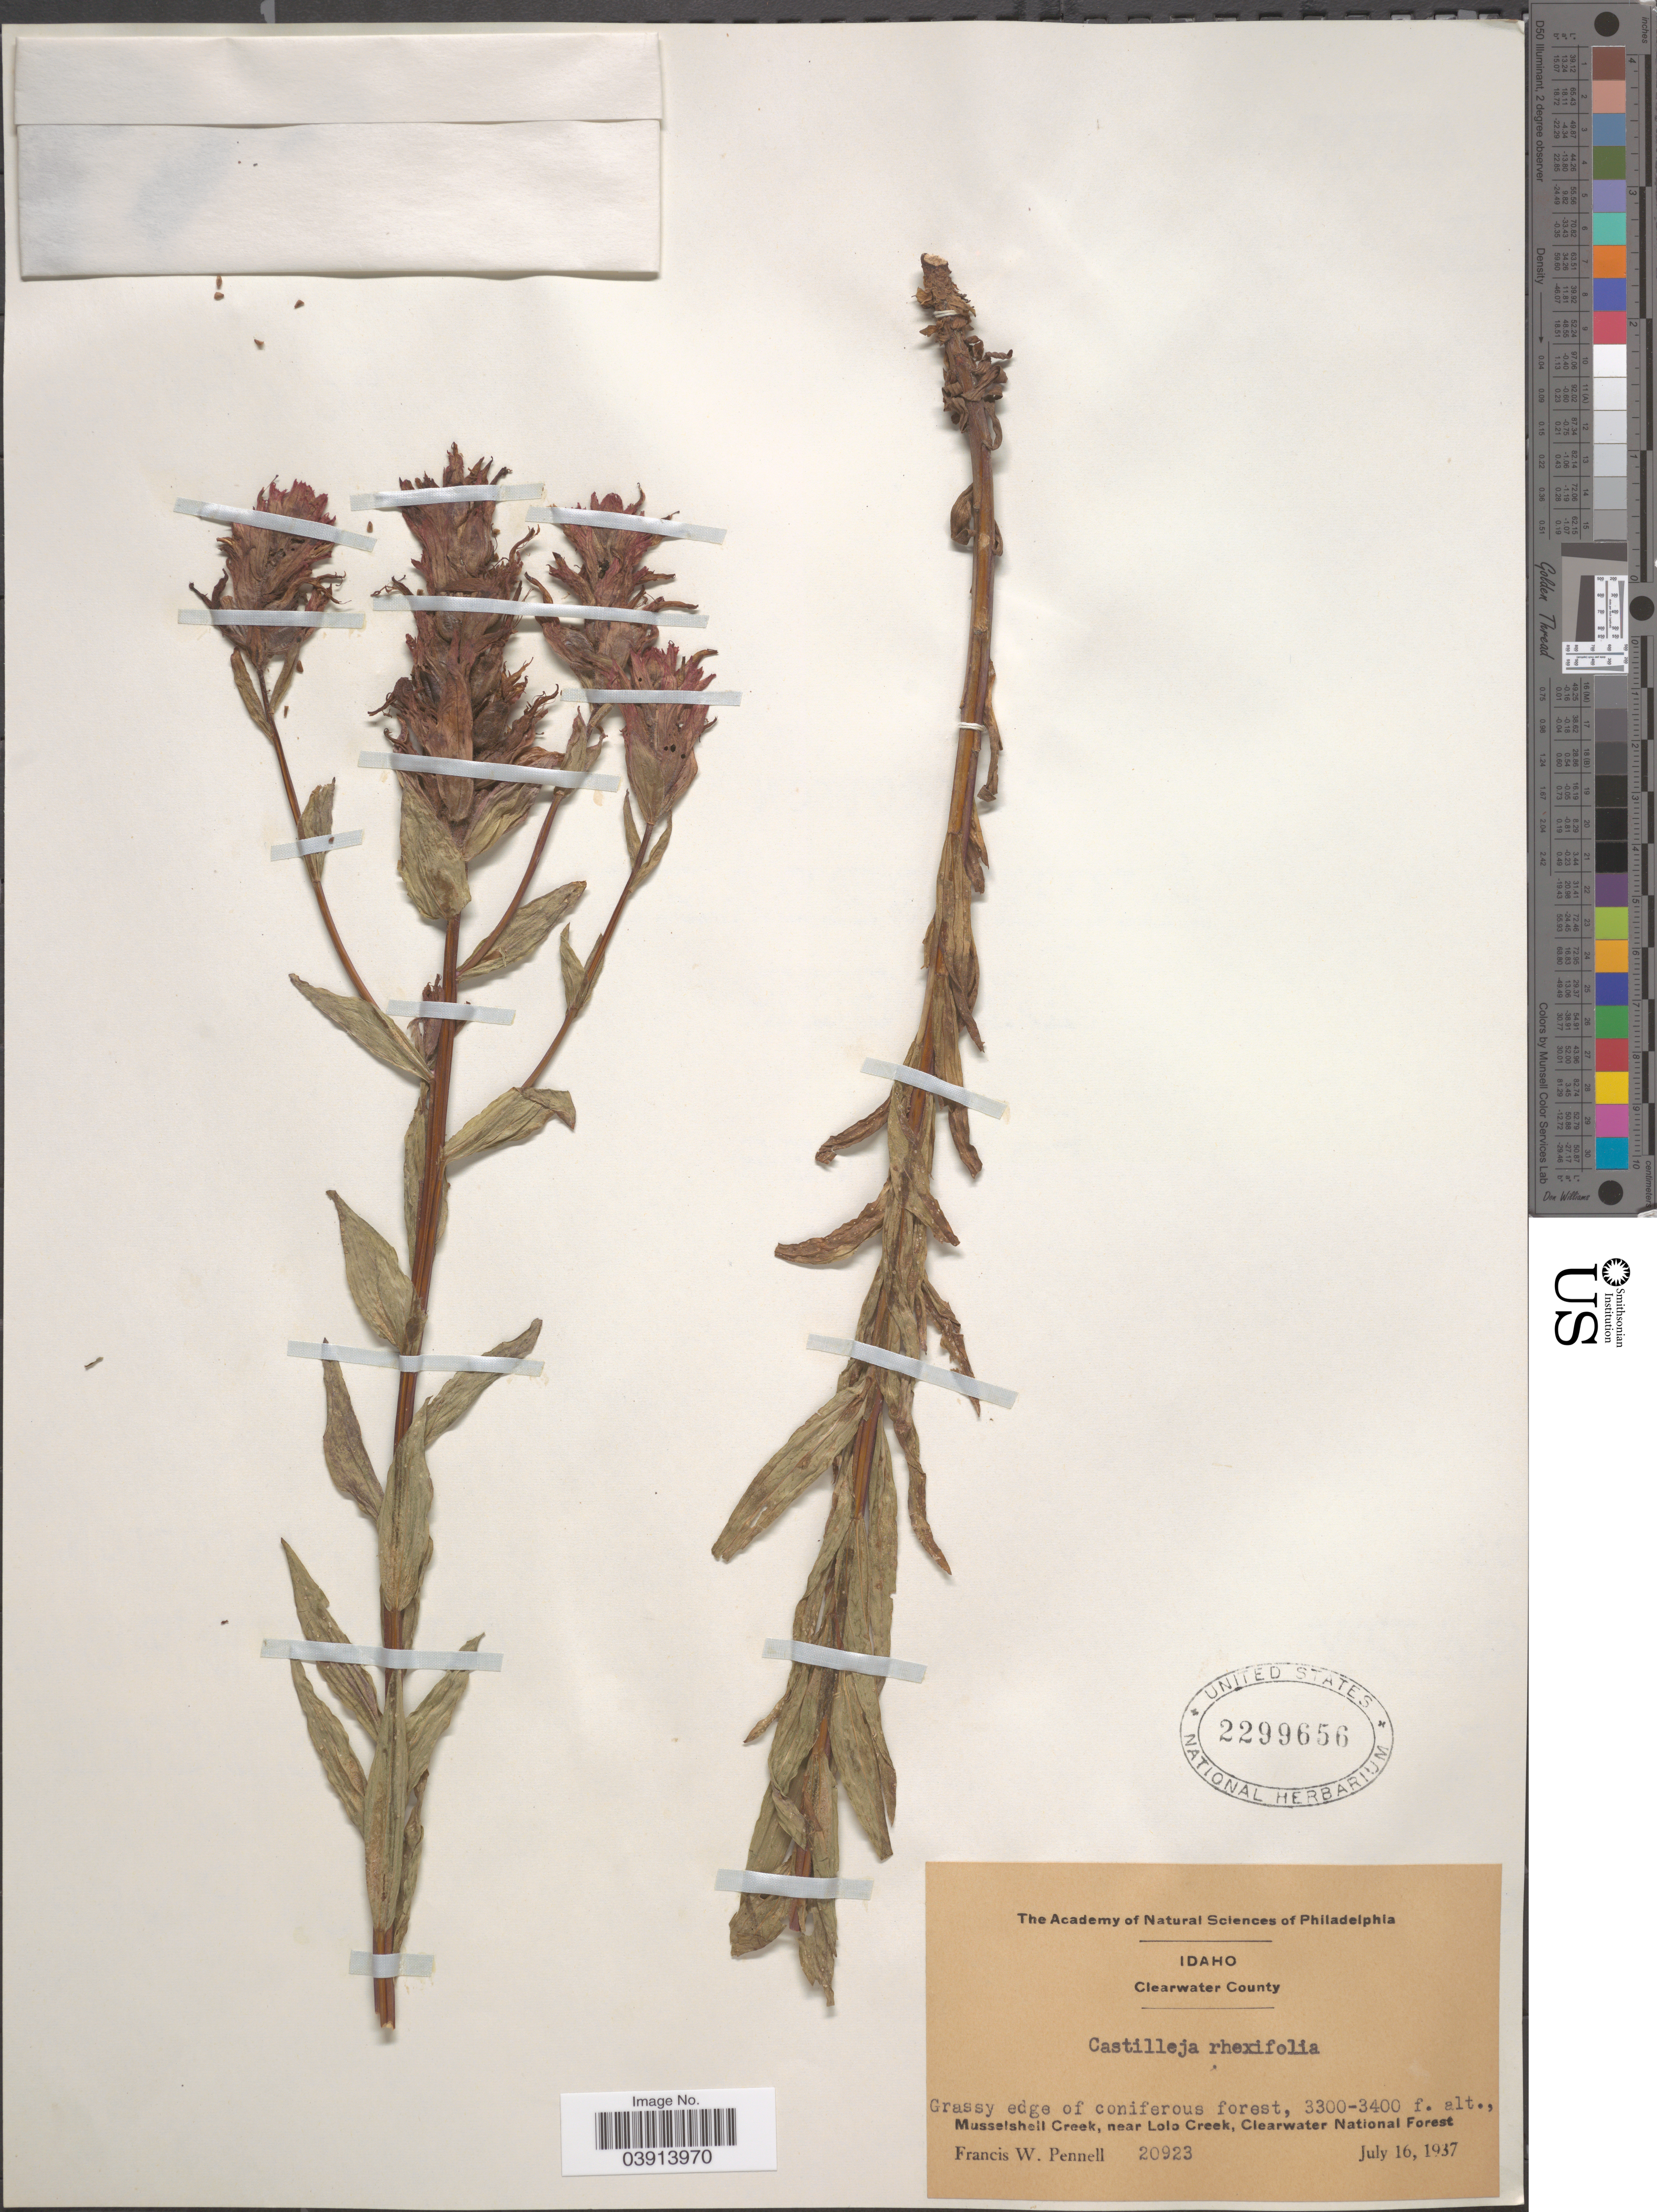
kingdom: Plantae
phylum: Tracheophyta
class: Magnoliopsida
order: Lamiales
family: Orobanchaceae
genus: Castilleja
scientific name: Castilleja rhexiifolia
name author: Rydb.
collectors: F. W. Pennell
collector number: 20923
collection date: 1937-07-16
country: United States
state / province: Idaho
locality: Clearwater County. Musselshell Creek, near Lolo Creek, Clearwater National Forest.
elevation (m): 1006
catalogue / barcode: US 2299656